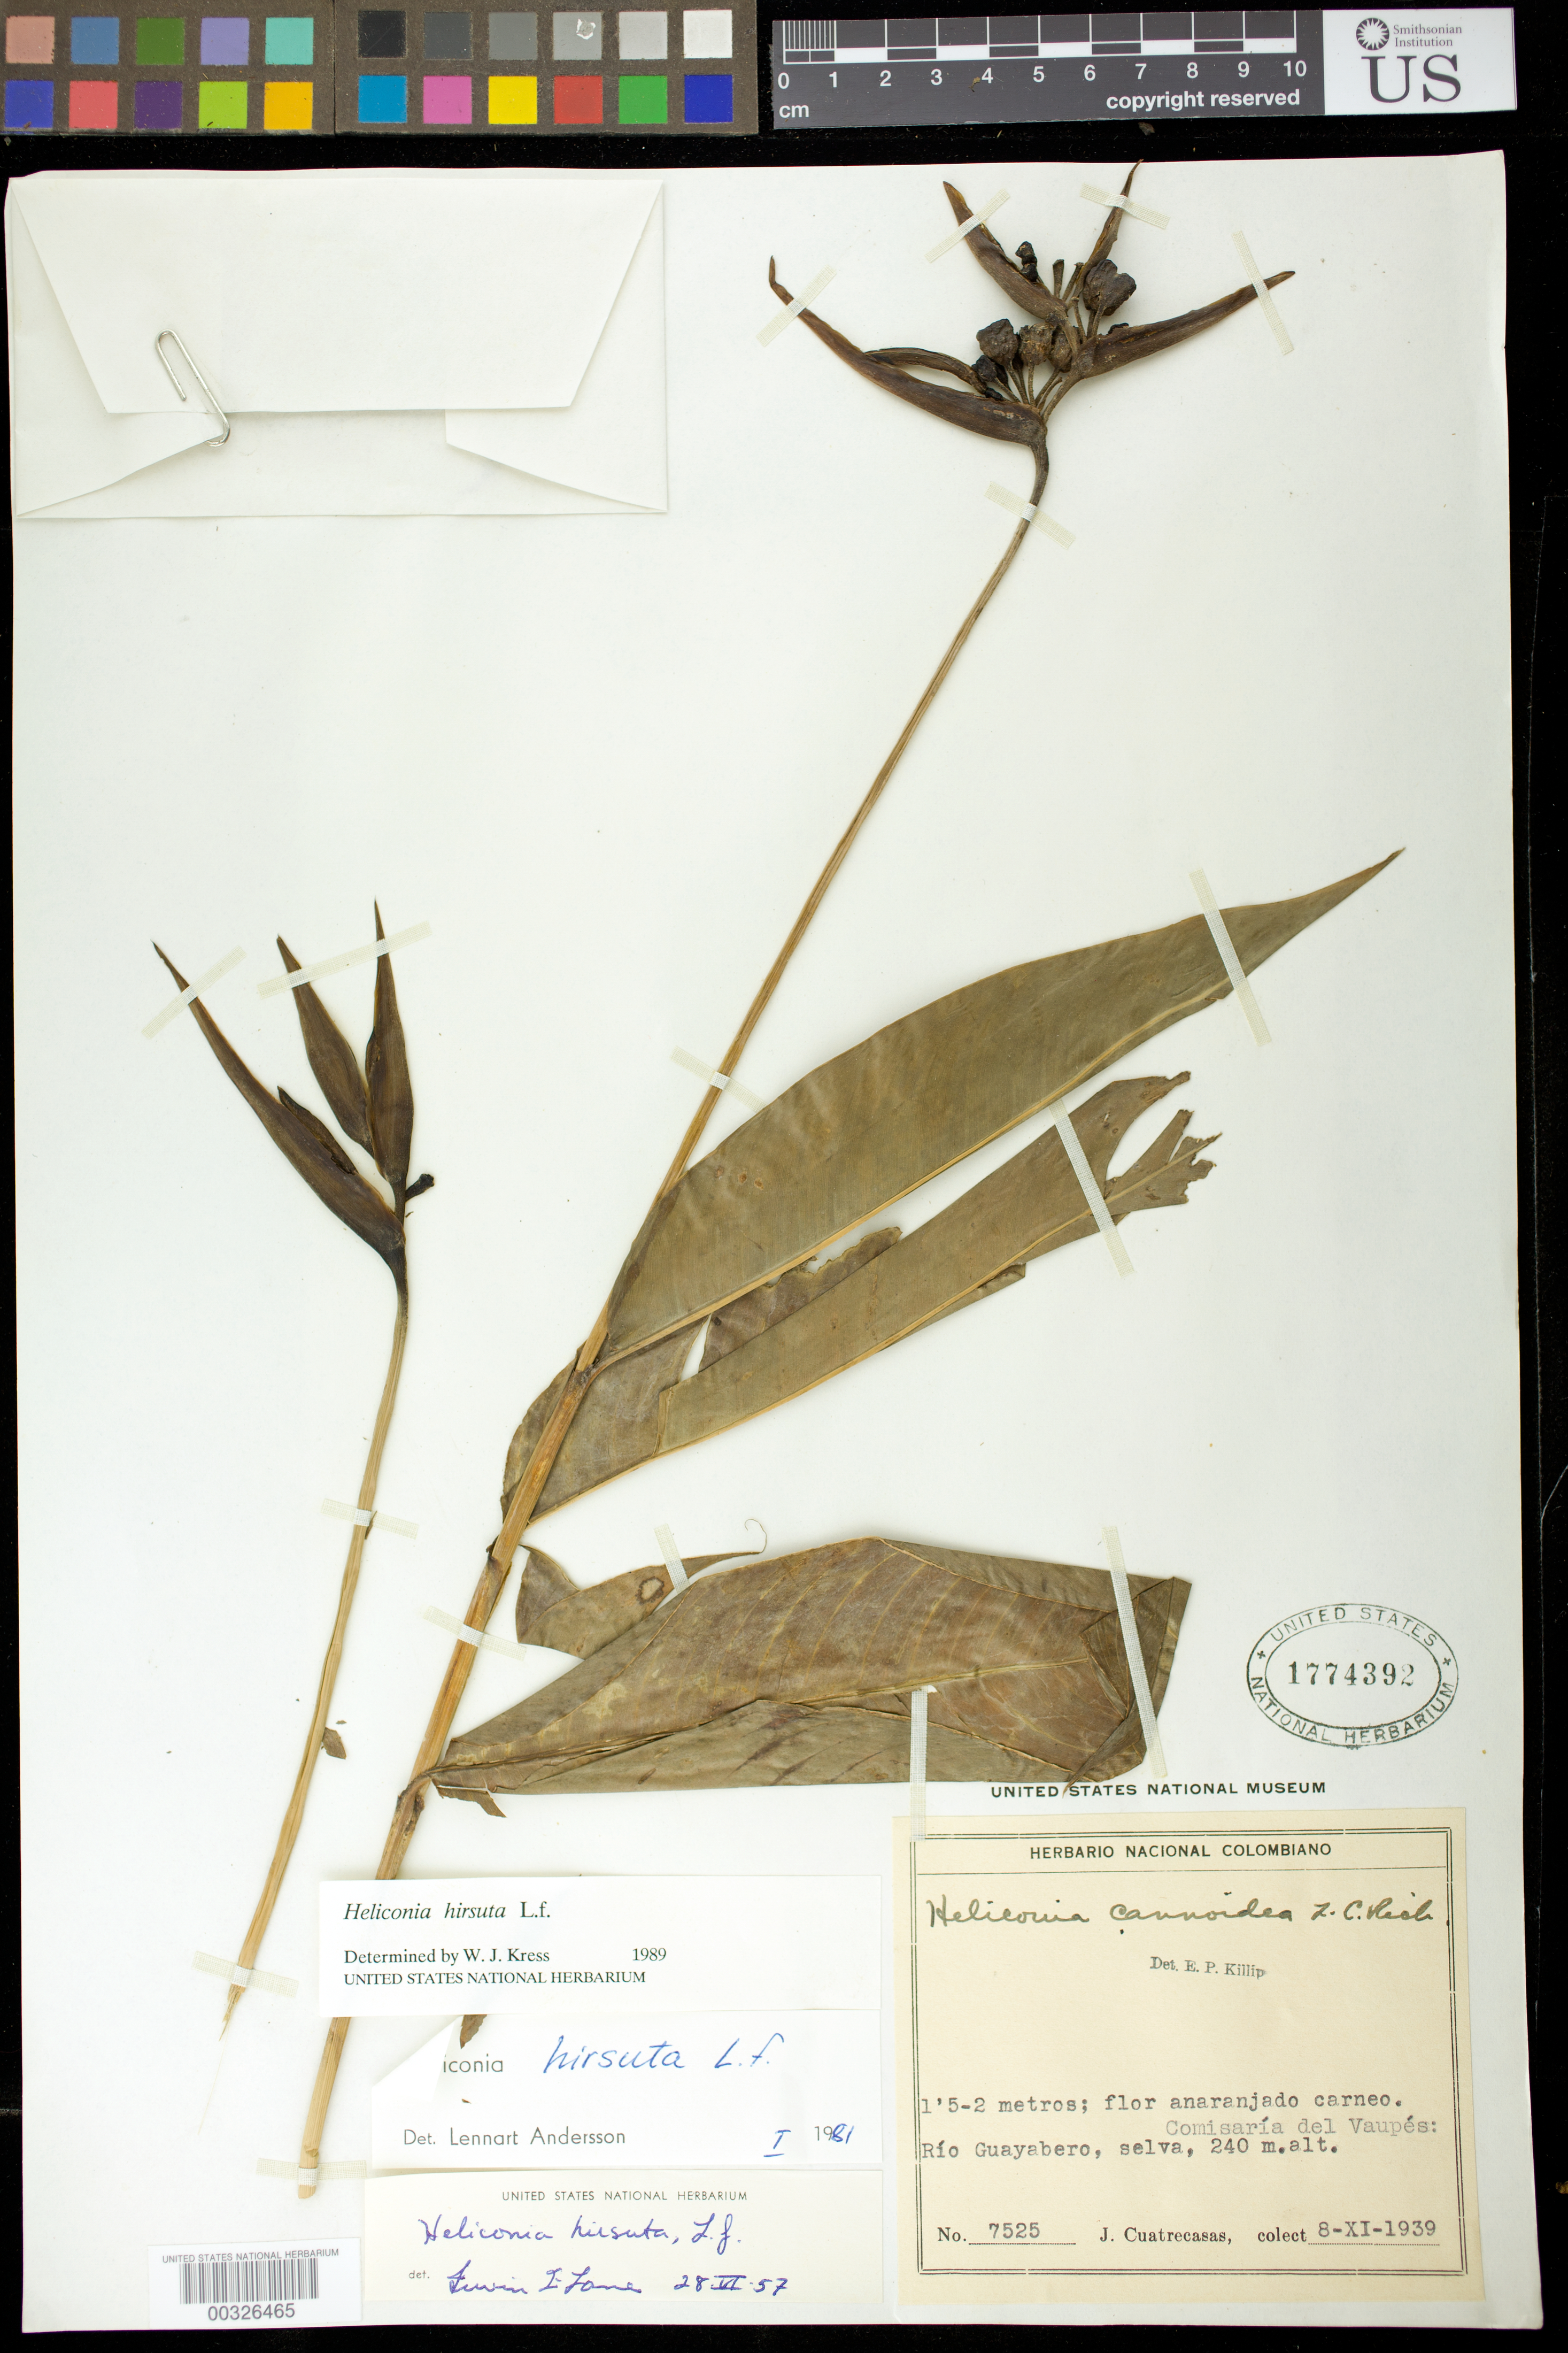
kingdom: Plantae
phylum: Tracheophyta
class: Liliopsida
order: Zingiberales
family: Heliconiaceae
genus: Heliconia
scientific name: Heliconia hirsuta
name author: L. f.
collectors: J. Cuatrecasas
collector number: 7525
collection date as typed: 08 Nov 1939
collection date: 1939-11-08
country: Colombia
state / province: Vaupés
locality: Rio Guayabero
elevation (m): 240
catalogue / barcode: US 1774392